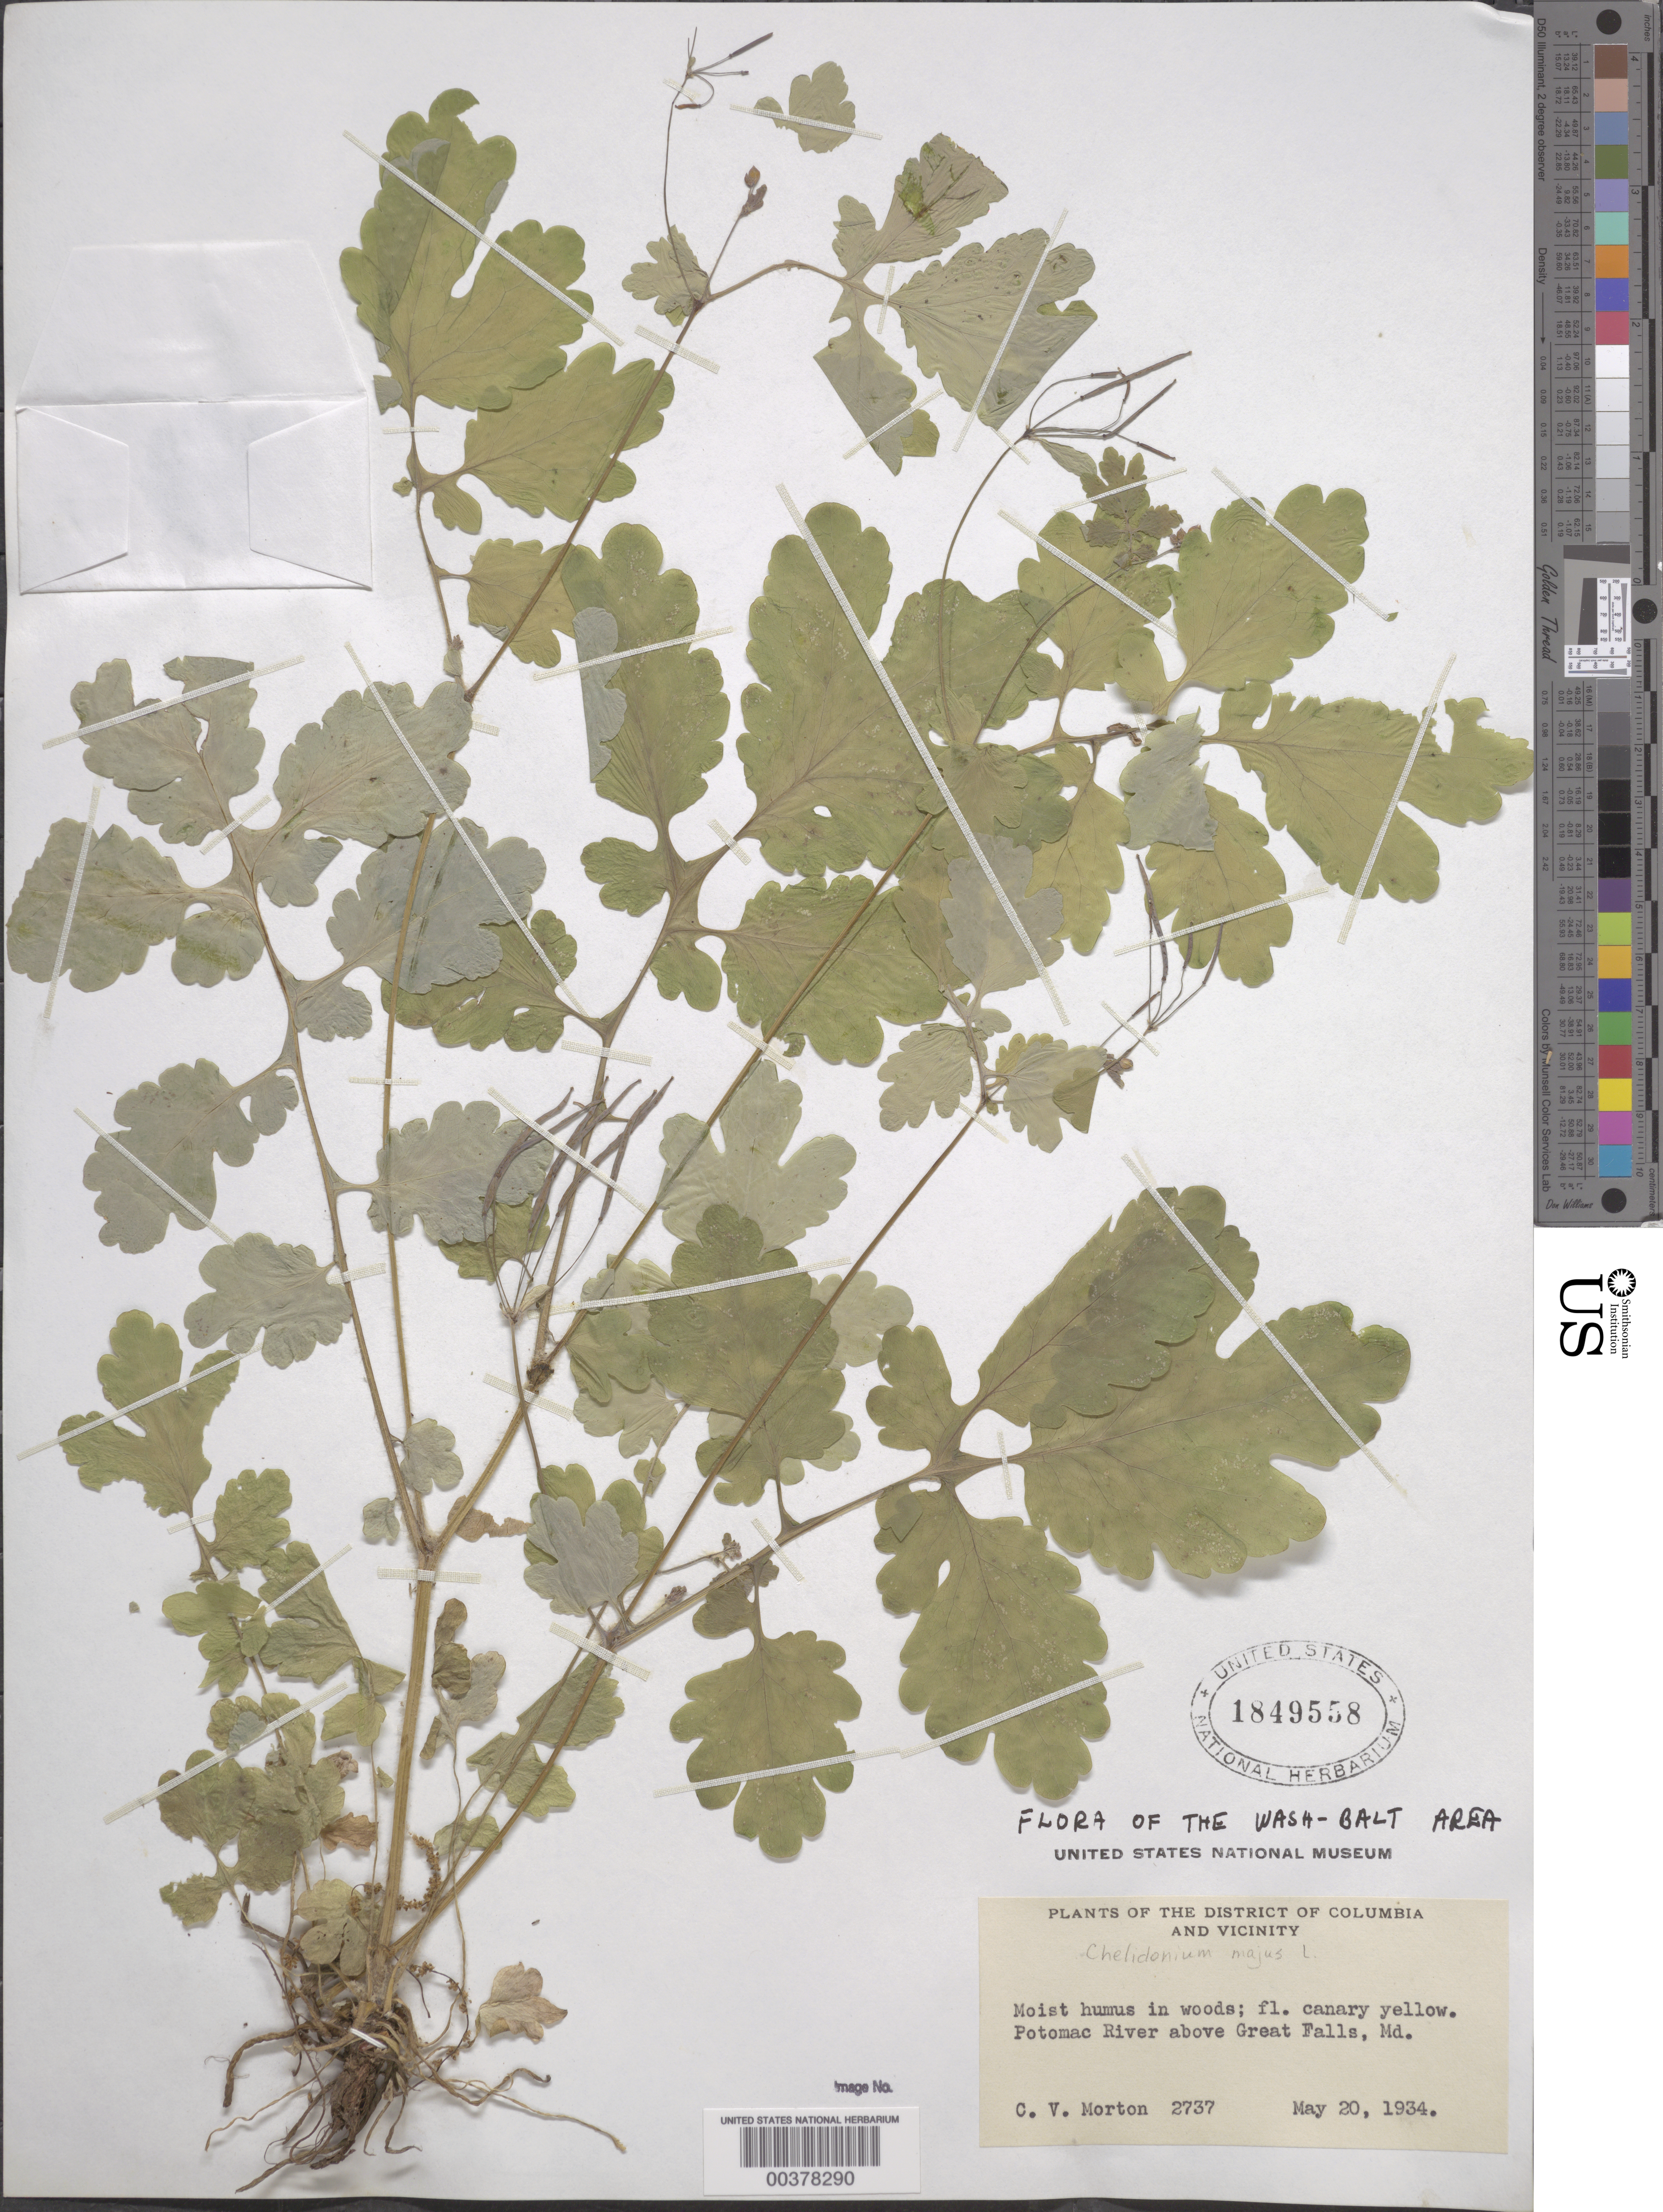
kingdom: Plantae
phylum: Tracheophyta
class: Magnoliopsida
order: Ranunculales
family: Papaveraceae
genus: Chelidonium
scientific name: Chelidonium majus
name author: L.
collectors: C. V. Morton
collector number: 2737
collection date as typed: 20 May 1934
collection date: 1934-05-20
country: United States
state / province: Maryland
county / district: Montgomery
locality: Potomac River above Great Falls C. & O. Canal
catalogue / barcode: US 1849558